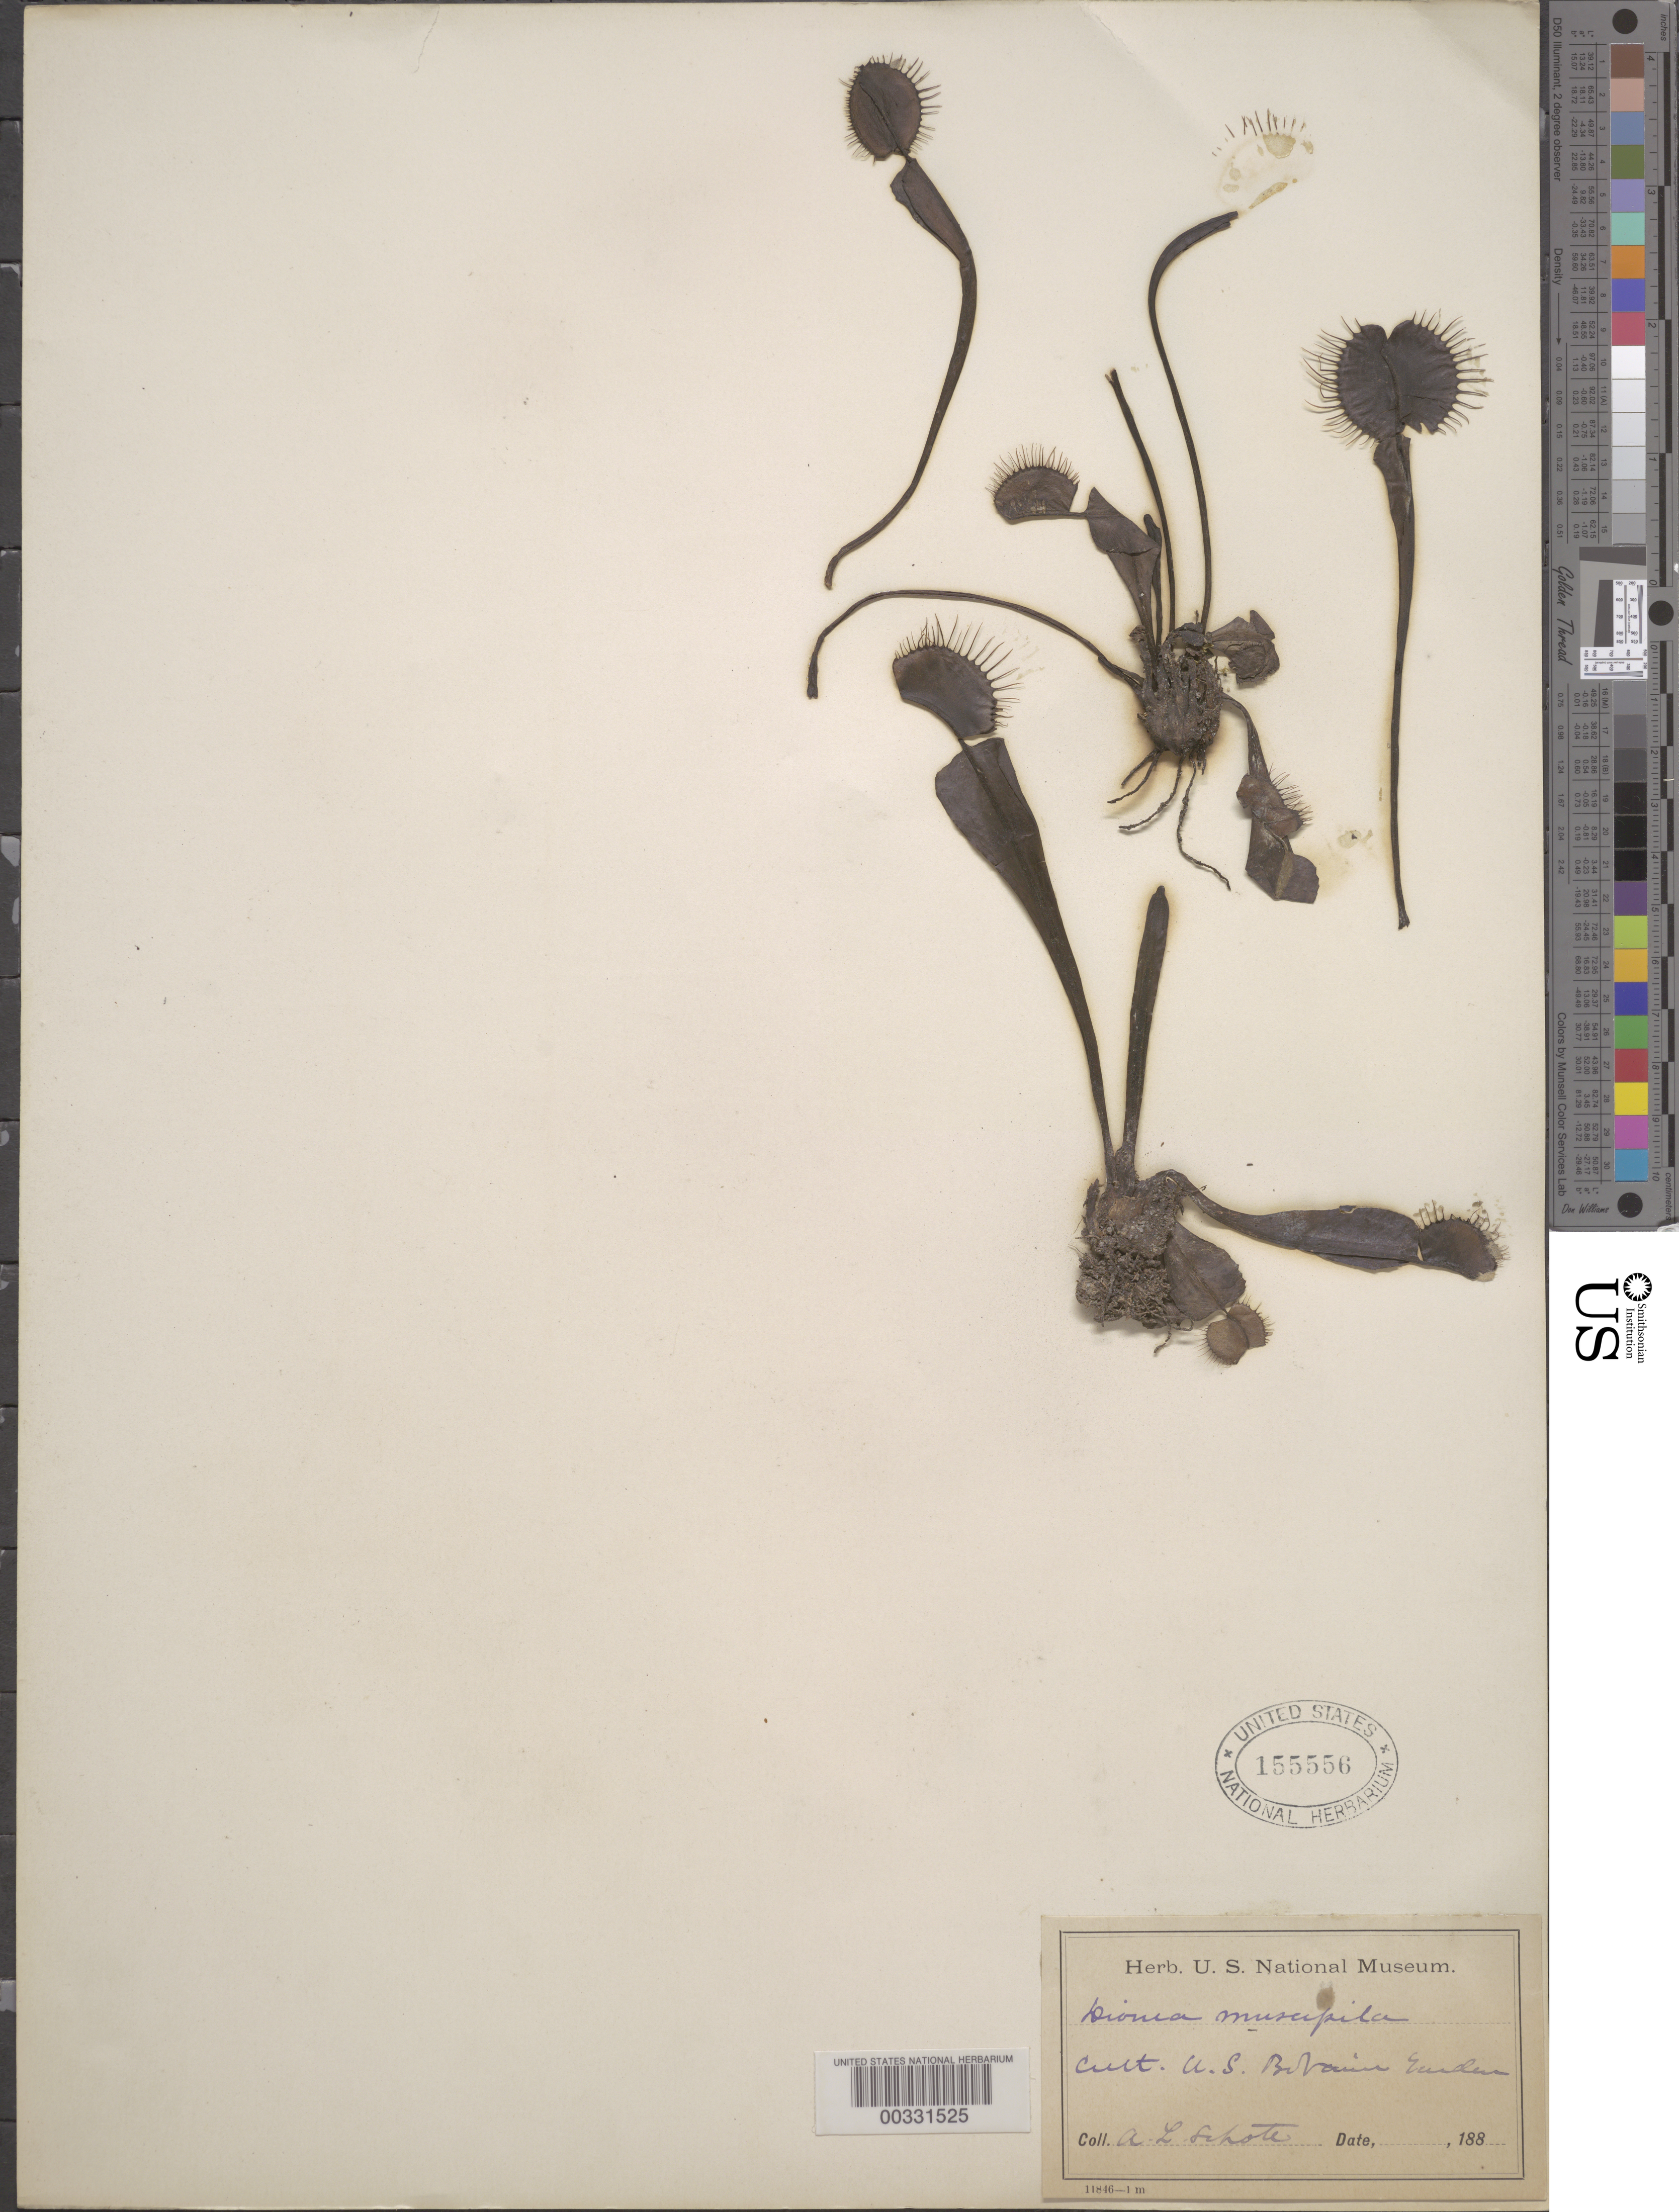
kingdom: Plantae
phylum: Tracheophyta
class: Magnoliopsida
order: Caryophyllales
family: Droseraceae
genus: Dionaea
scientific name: Dionaea muscipula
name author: J. Ellis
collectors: A. L. Schott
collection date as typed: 1885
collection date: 1885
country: United States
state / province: District of Columbia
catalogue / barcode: US 155556